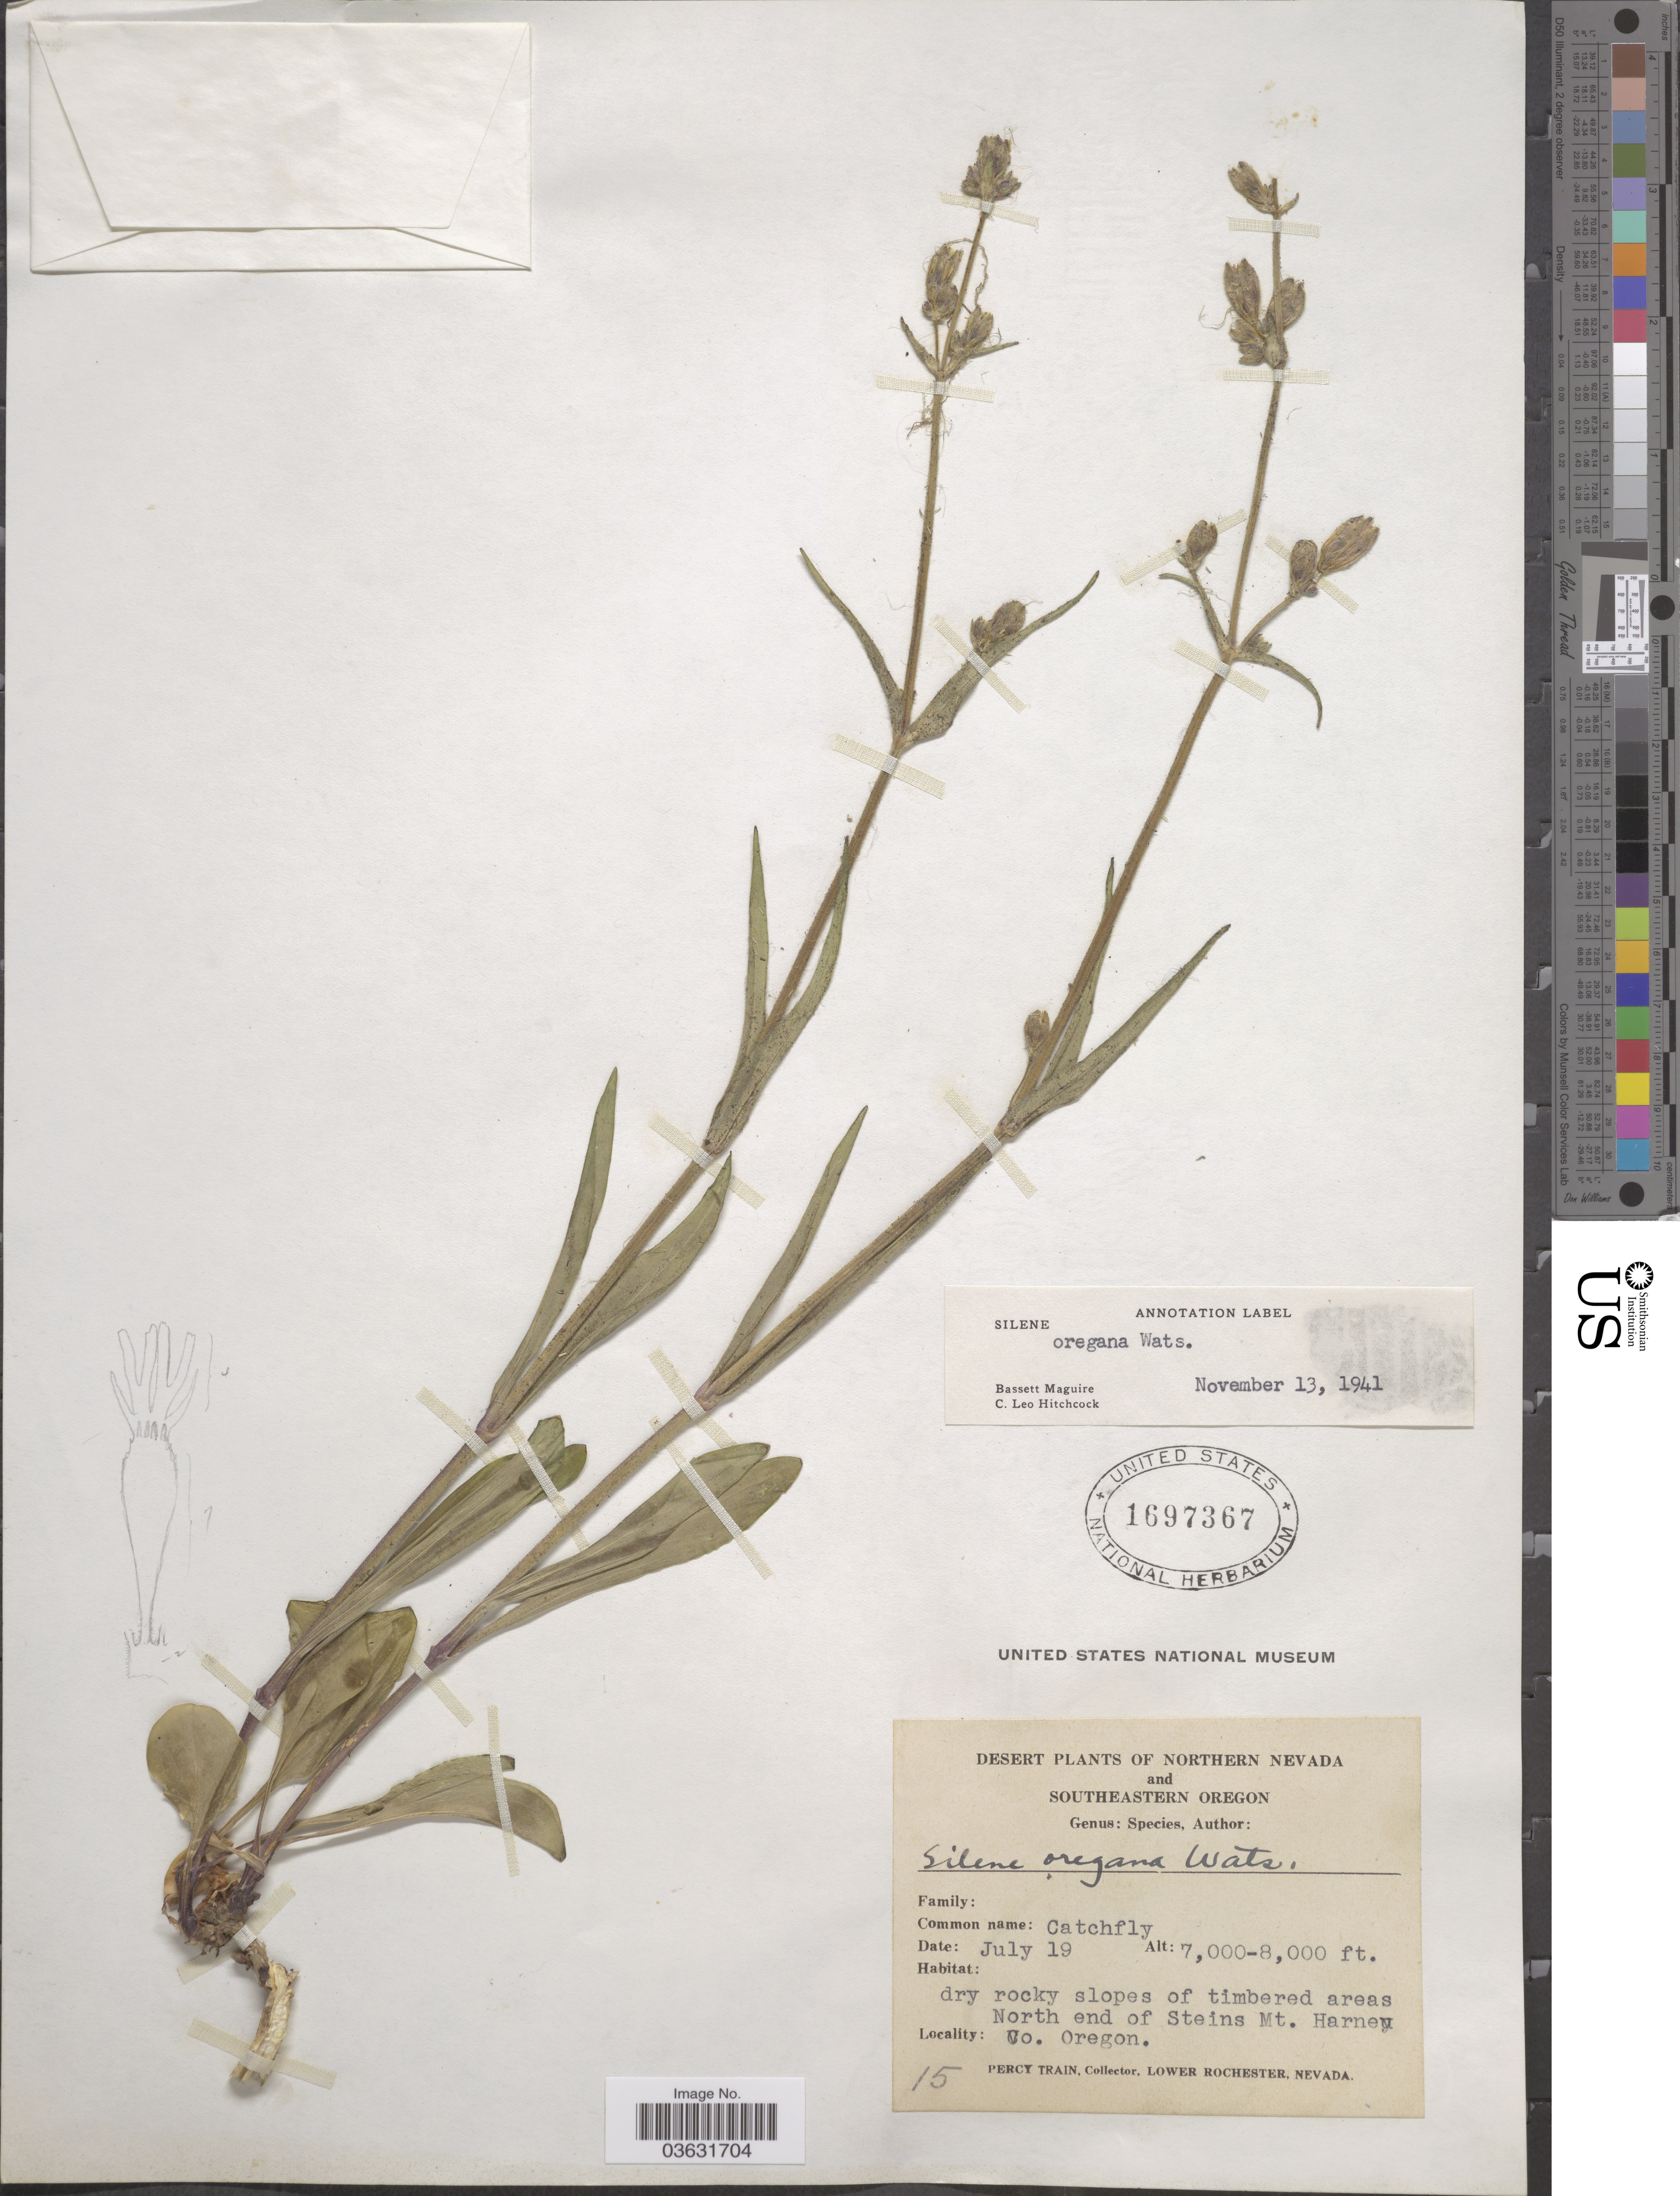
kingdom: Plantae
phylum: Tracheophyta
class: Magnoliopsida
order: Caryophyllales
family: Caryophyllaceae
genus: Silene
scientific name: Silene oregana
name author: S. Watson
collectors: P. Train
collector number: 15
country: United States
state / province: Oregon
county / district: Harney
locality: Desert. Southeastern Oregon. North end of Steins Mt. Harney Co.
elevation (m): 2134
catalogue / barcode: US 1697367